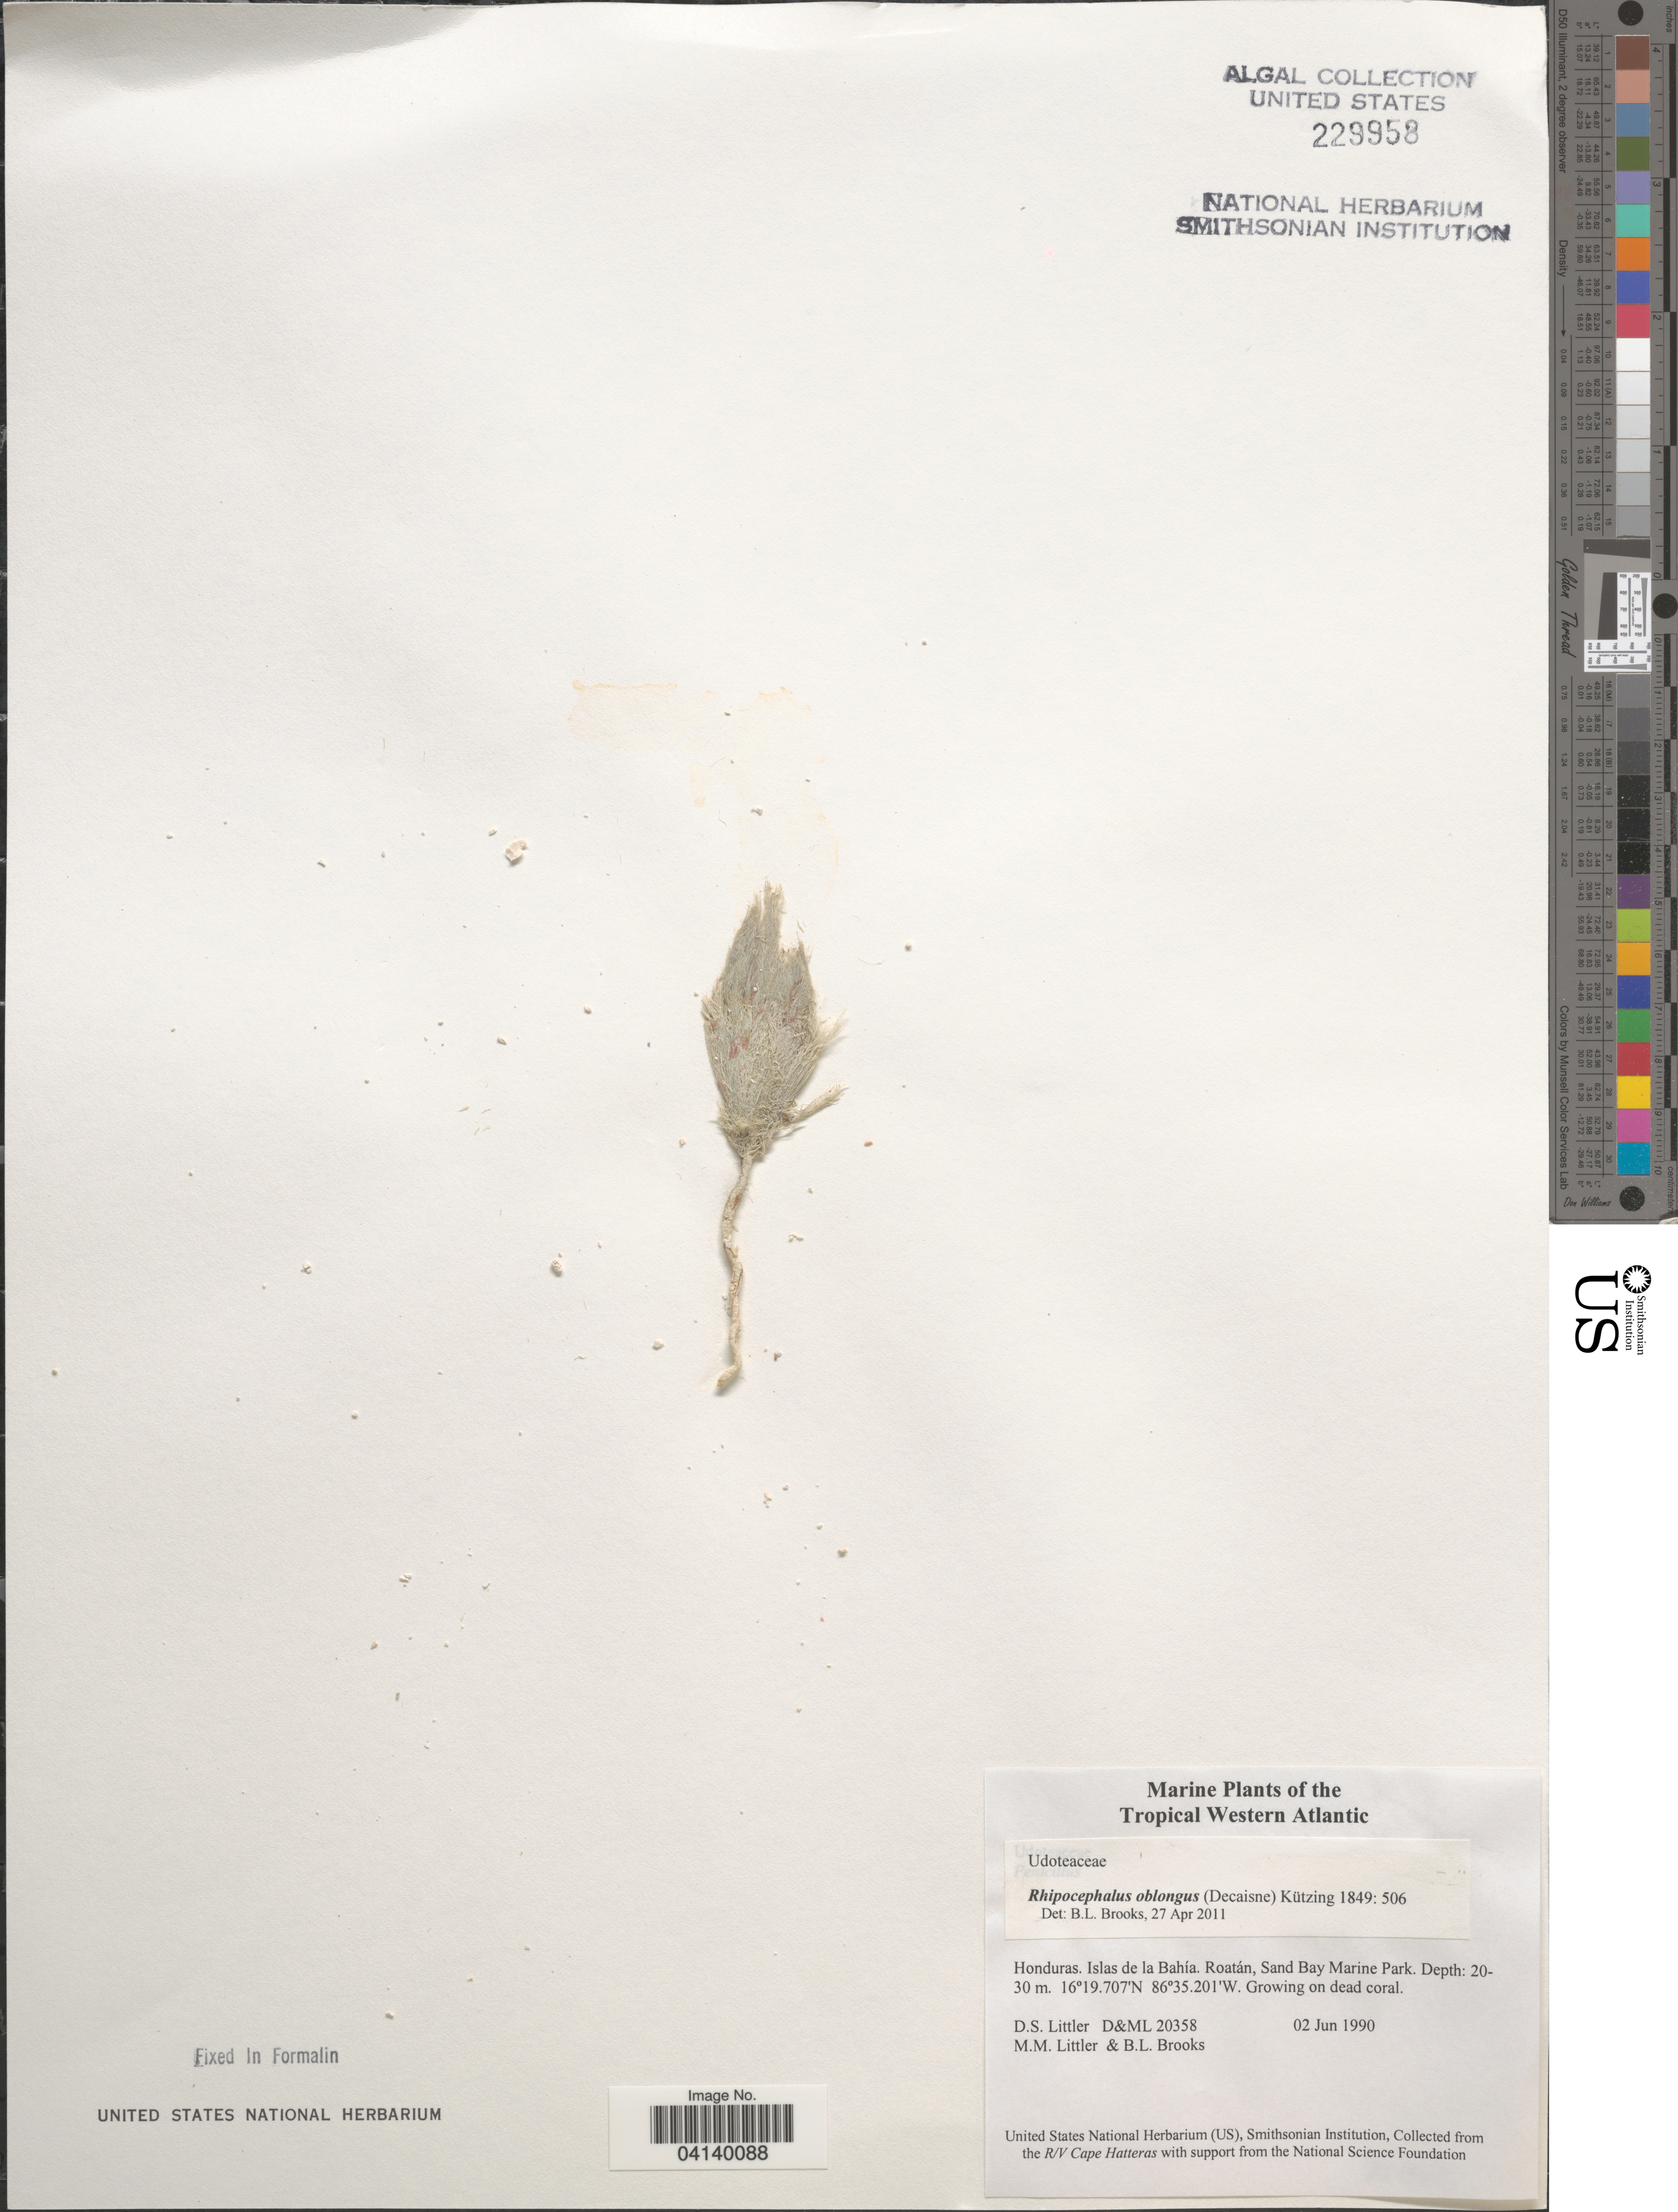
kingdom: Plantae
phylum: Chlorophyta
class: Ulvophyceae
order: Bryopsidales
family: Udoteaceae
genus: Rhipocephalus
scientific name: Rhipocephalus oblongus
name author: (Decne.) Kütz.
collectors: D. S. Littler & B. Brooks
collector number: D&ML20358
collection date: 1990-06-02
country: Honduras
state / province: Islas de la Bahía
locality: Tropical Western Atlantic. Roatán, Sand Bay Marine Park.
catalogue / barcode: US 229958